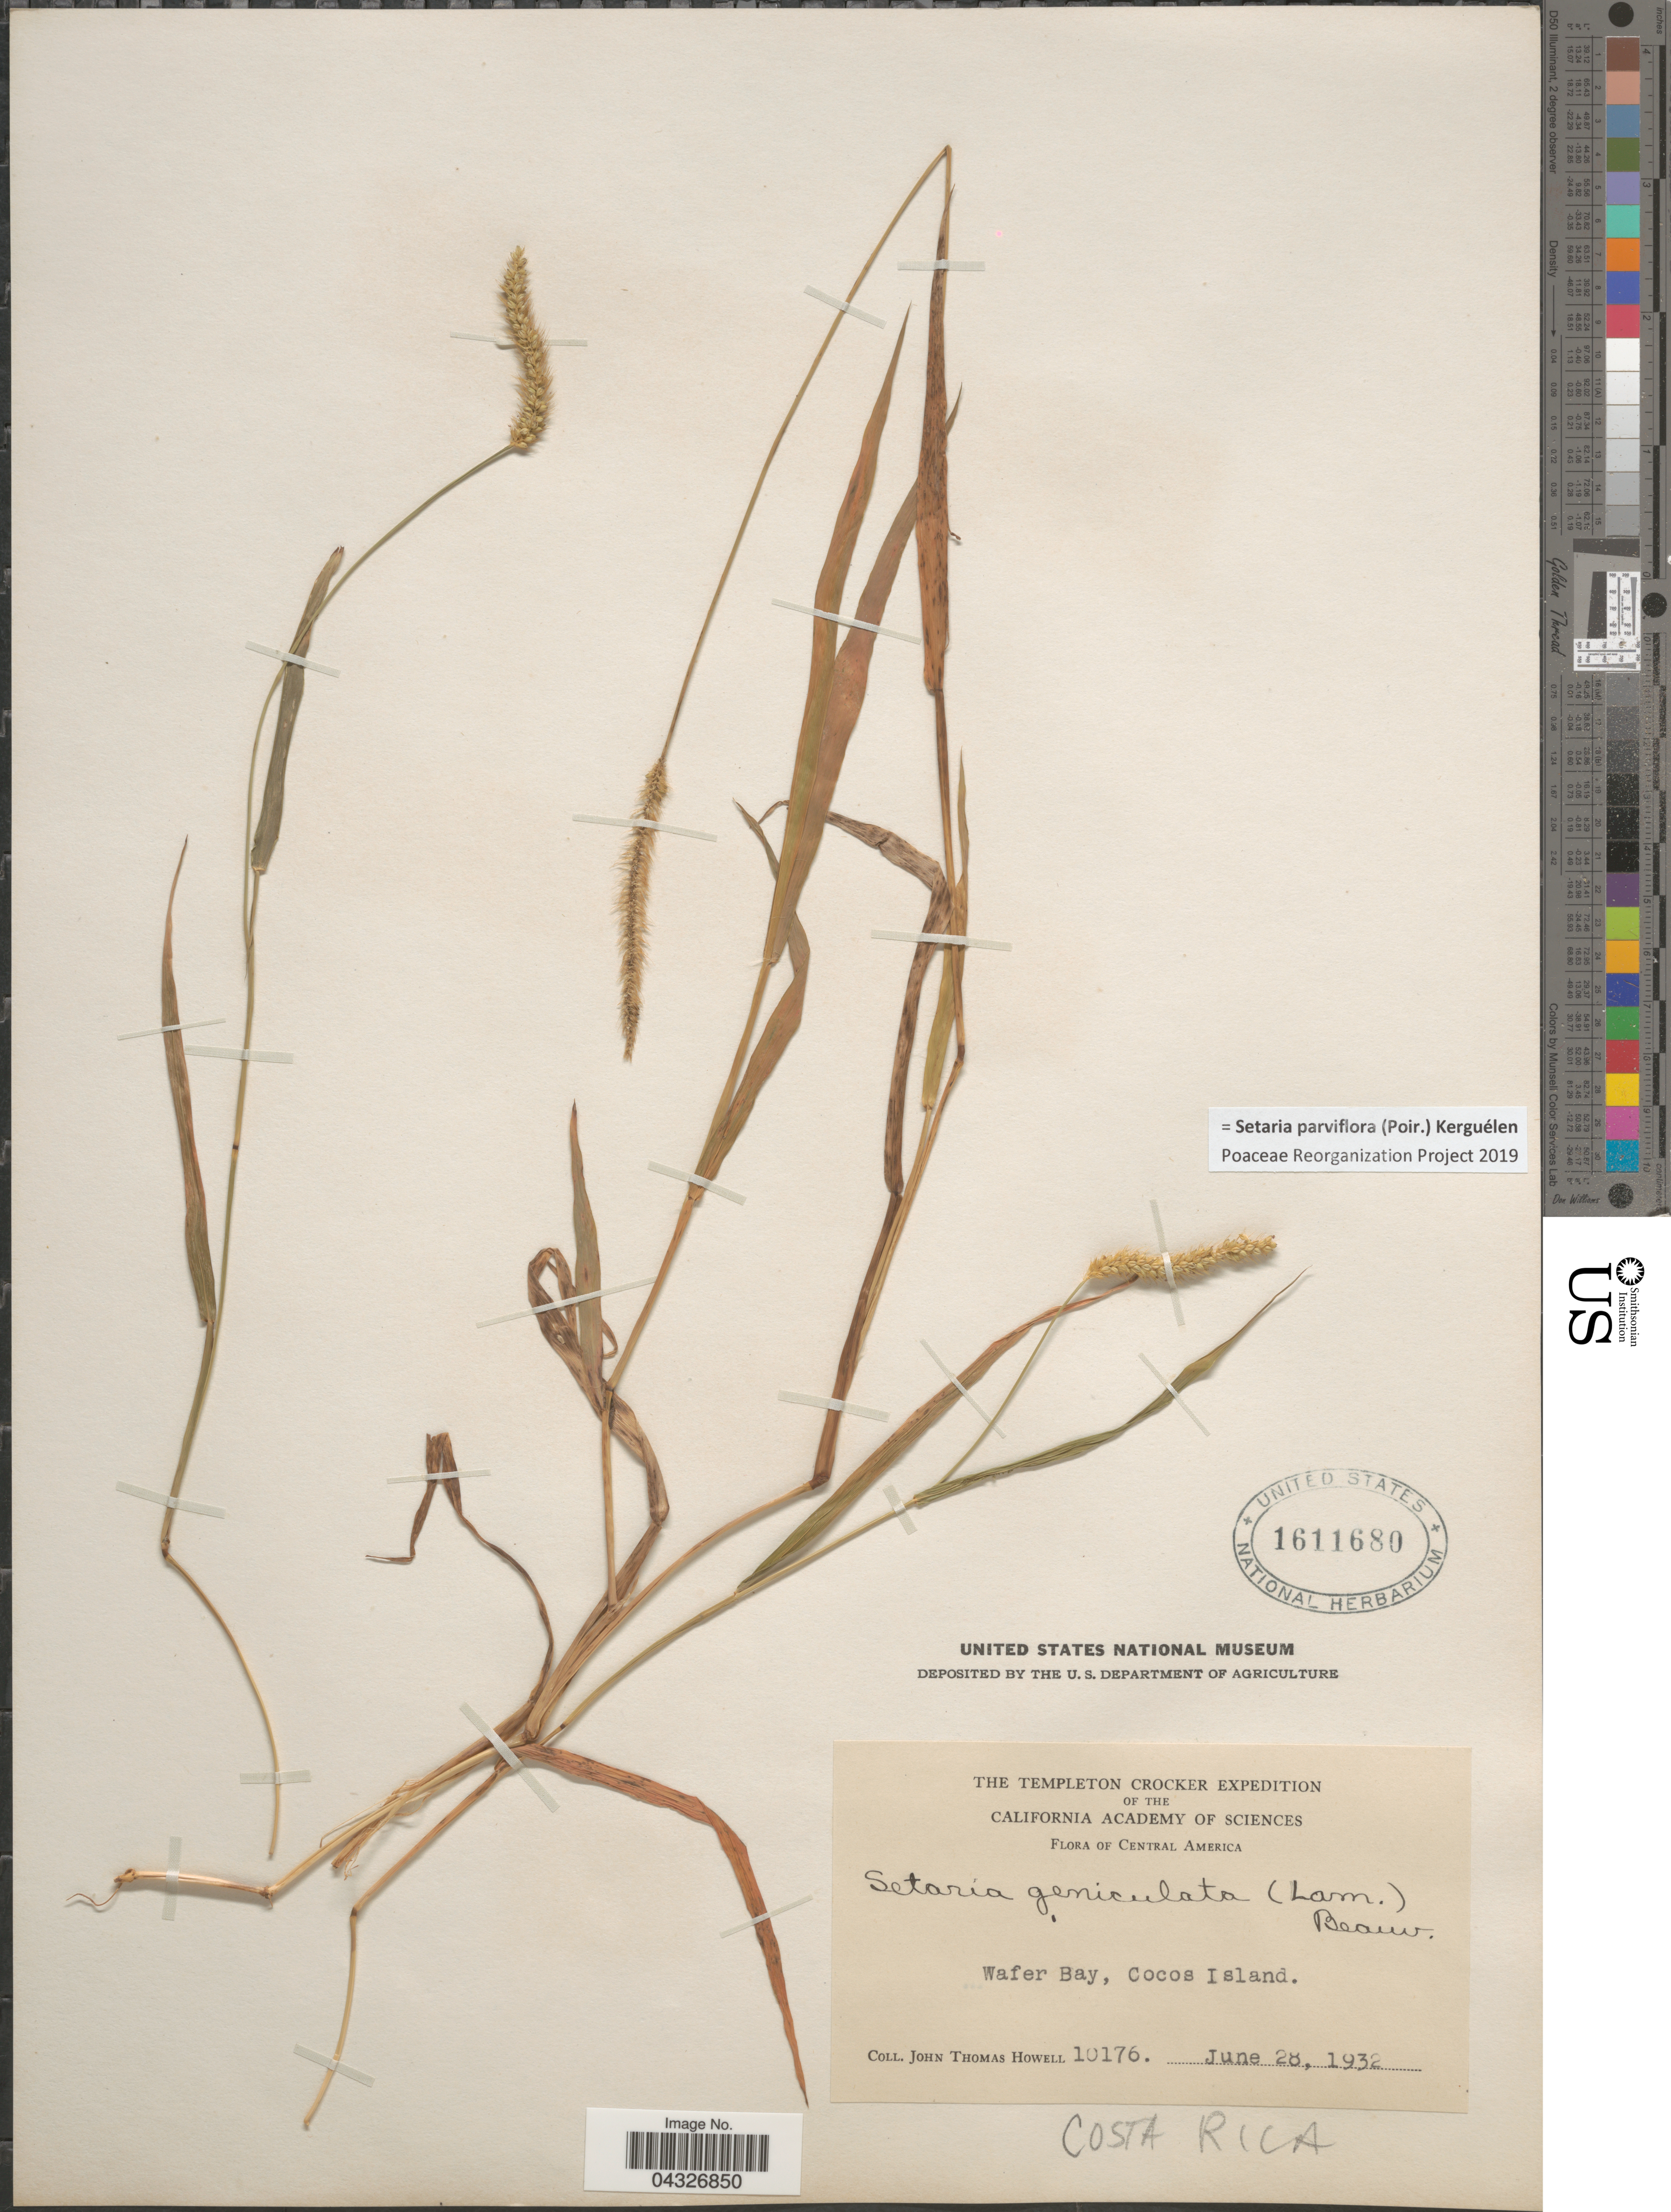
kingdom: Plantae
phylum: Tracheophyta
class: Liliopsida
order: Poales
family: Poaceae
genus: Setaria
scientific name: Setaria parviflora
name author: (Poir.) Kerguélen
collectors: J. T. Howell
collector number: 10176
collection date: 1932-06-28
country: Central Am. Pac. Islands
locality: The Templeton Crocker Expedition. Wafer Bay, Cocos Island.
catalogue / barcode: US 1611680